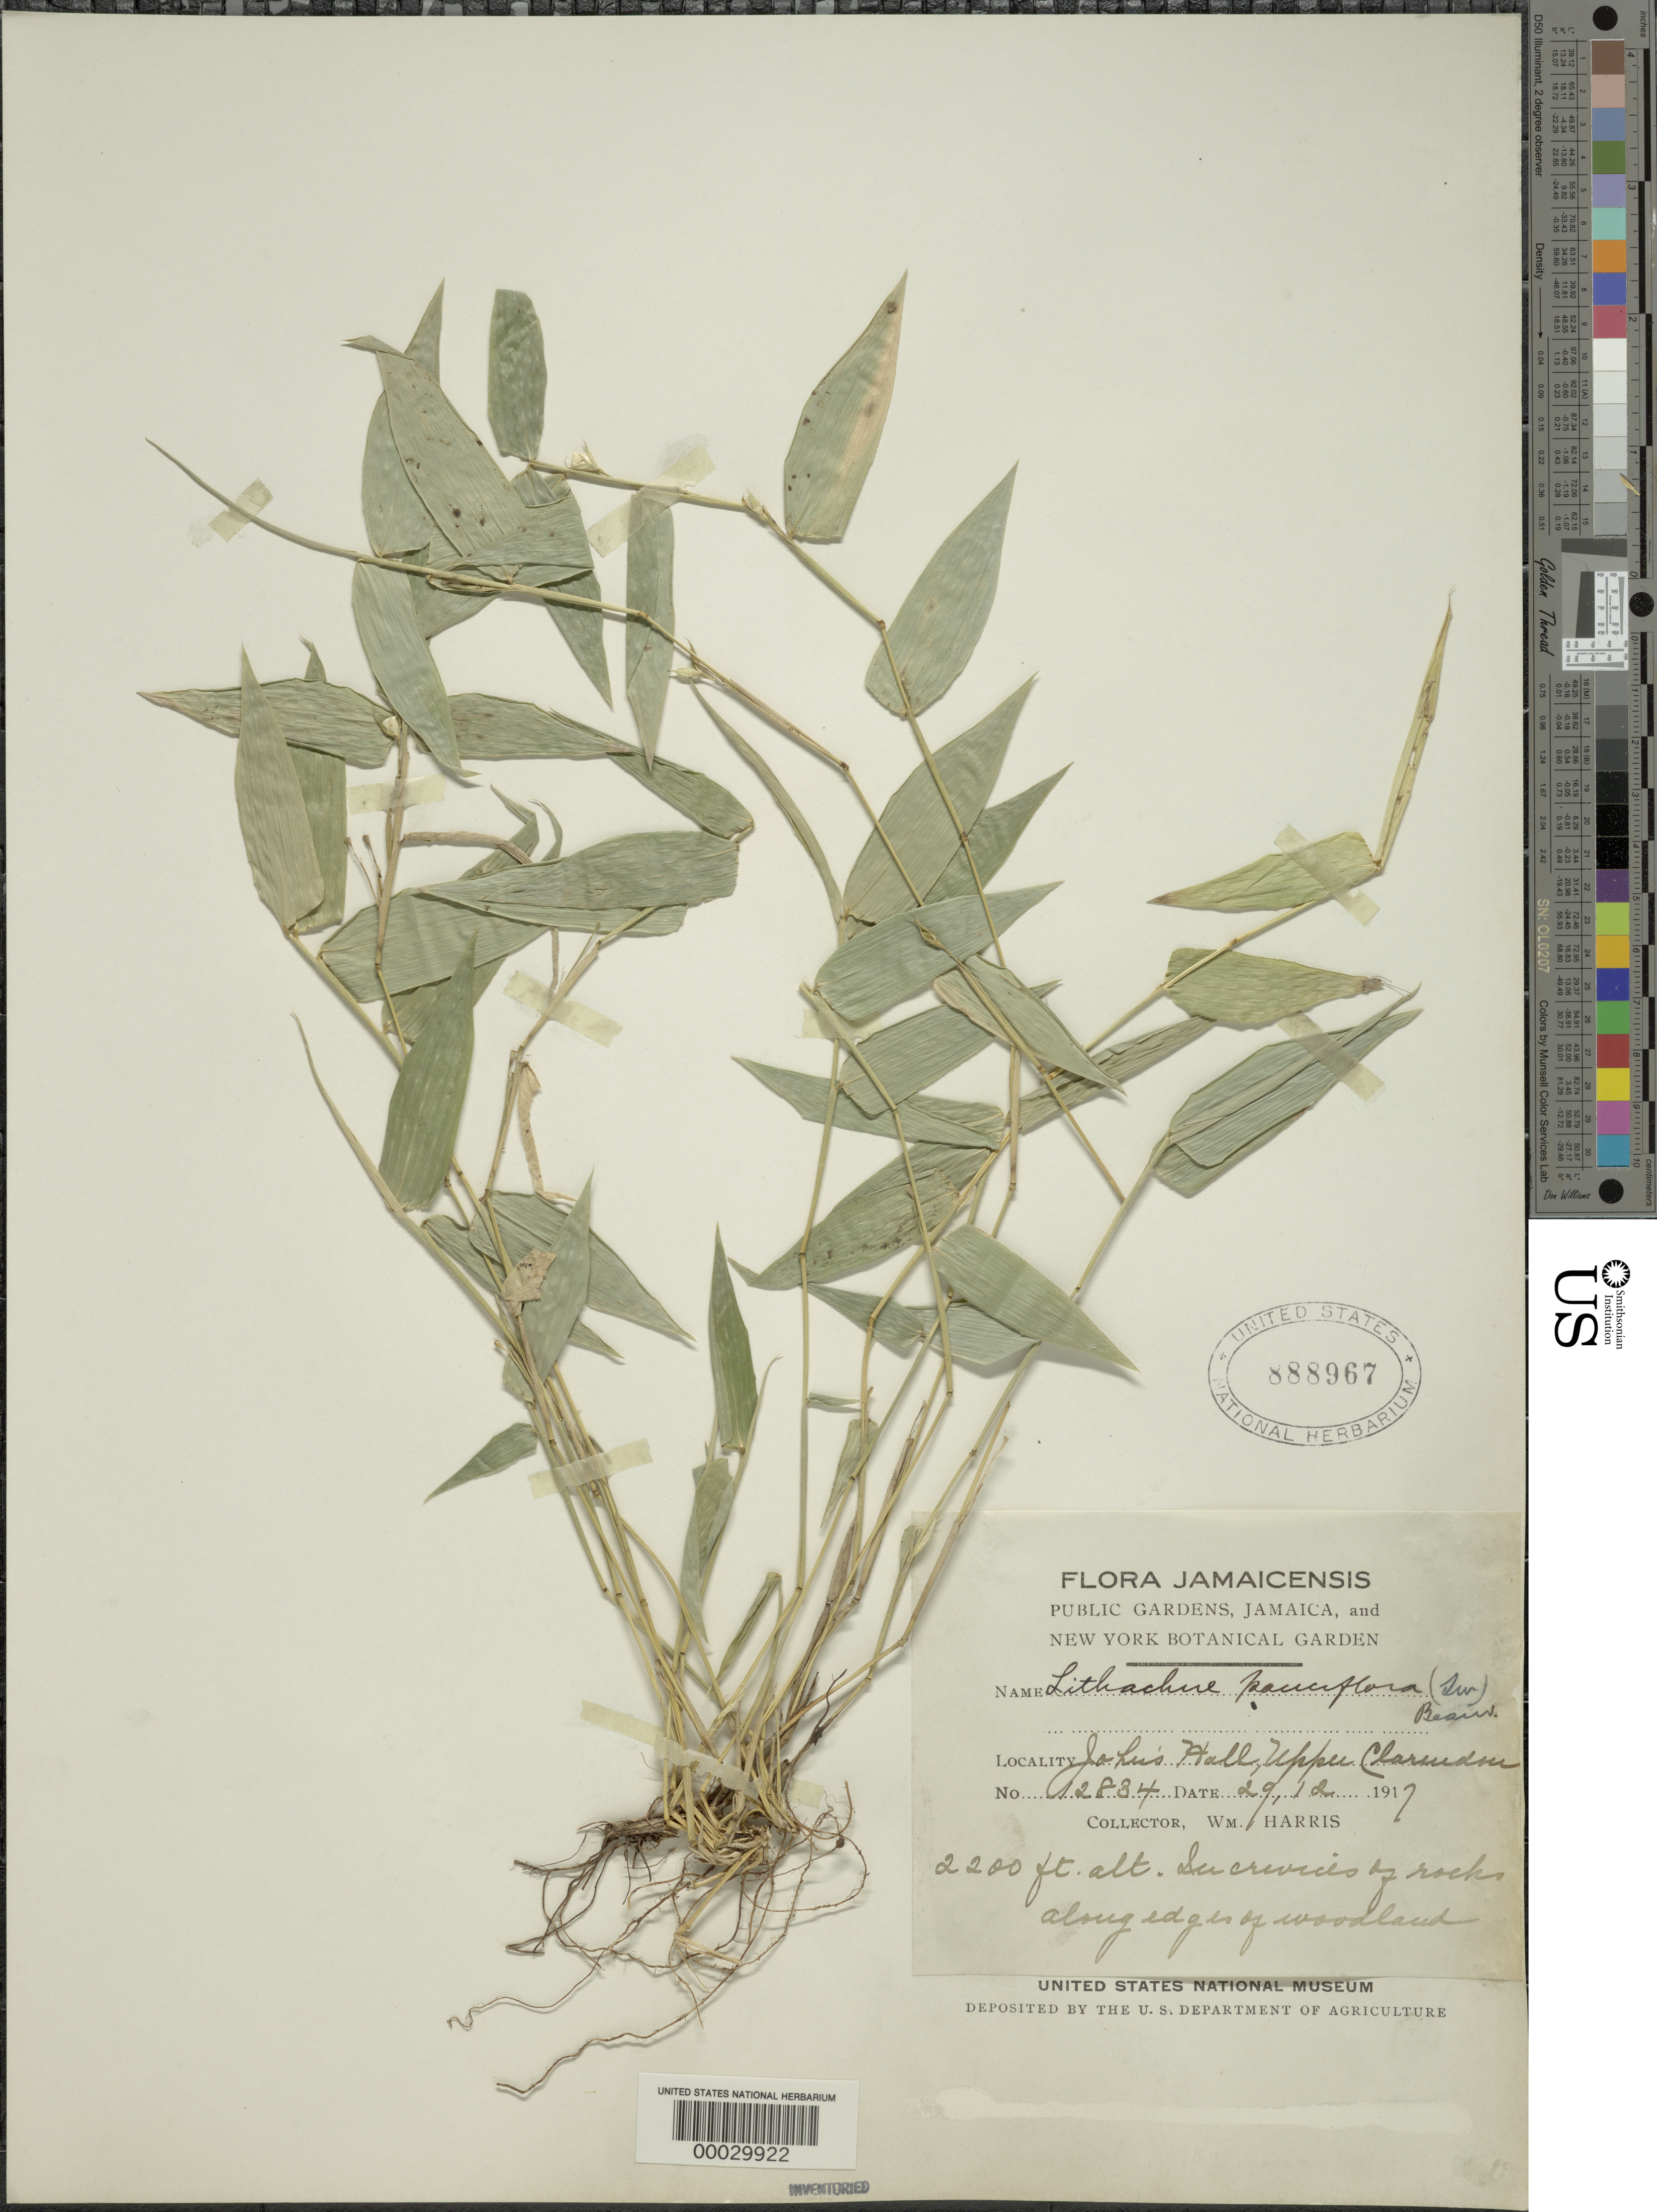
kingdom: Plantae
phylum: Tracheophyta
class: Liliopsida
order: Poales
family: Poaceae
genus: Lithachne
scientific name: Lithachne pauciflora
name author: (Sw.) P. Beauv.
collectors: W. H. Harris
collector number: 12834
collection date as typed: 29 Dec 1917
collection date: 1917-12-29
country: Jamaica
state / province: Clarendon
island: Greater Antilles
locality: John's hall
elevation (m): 671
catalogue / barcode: US 888967